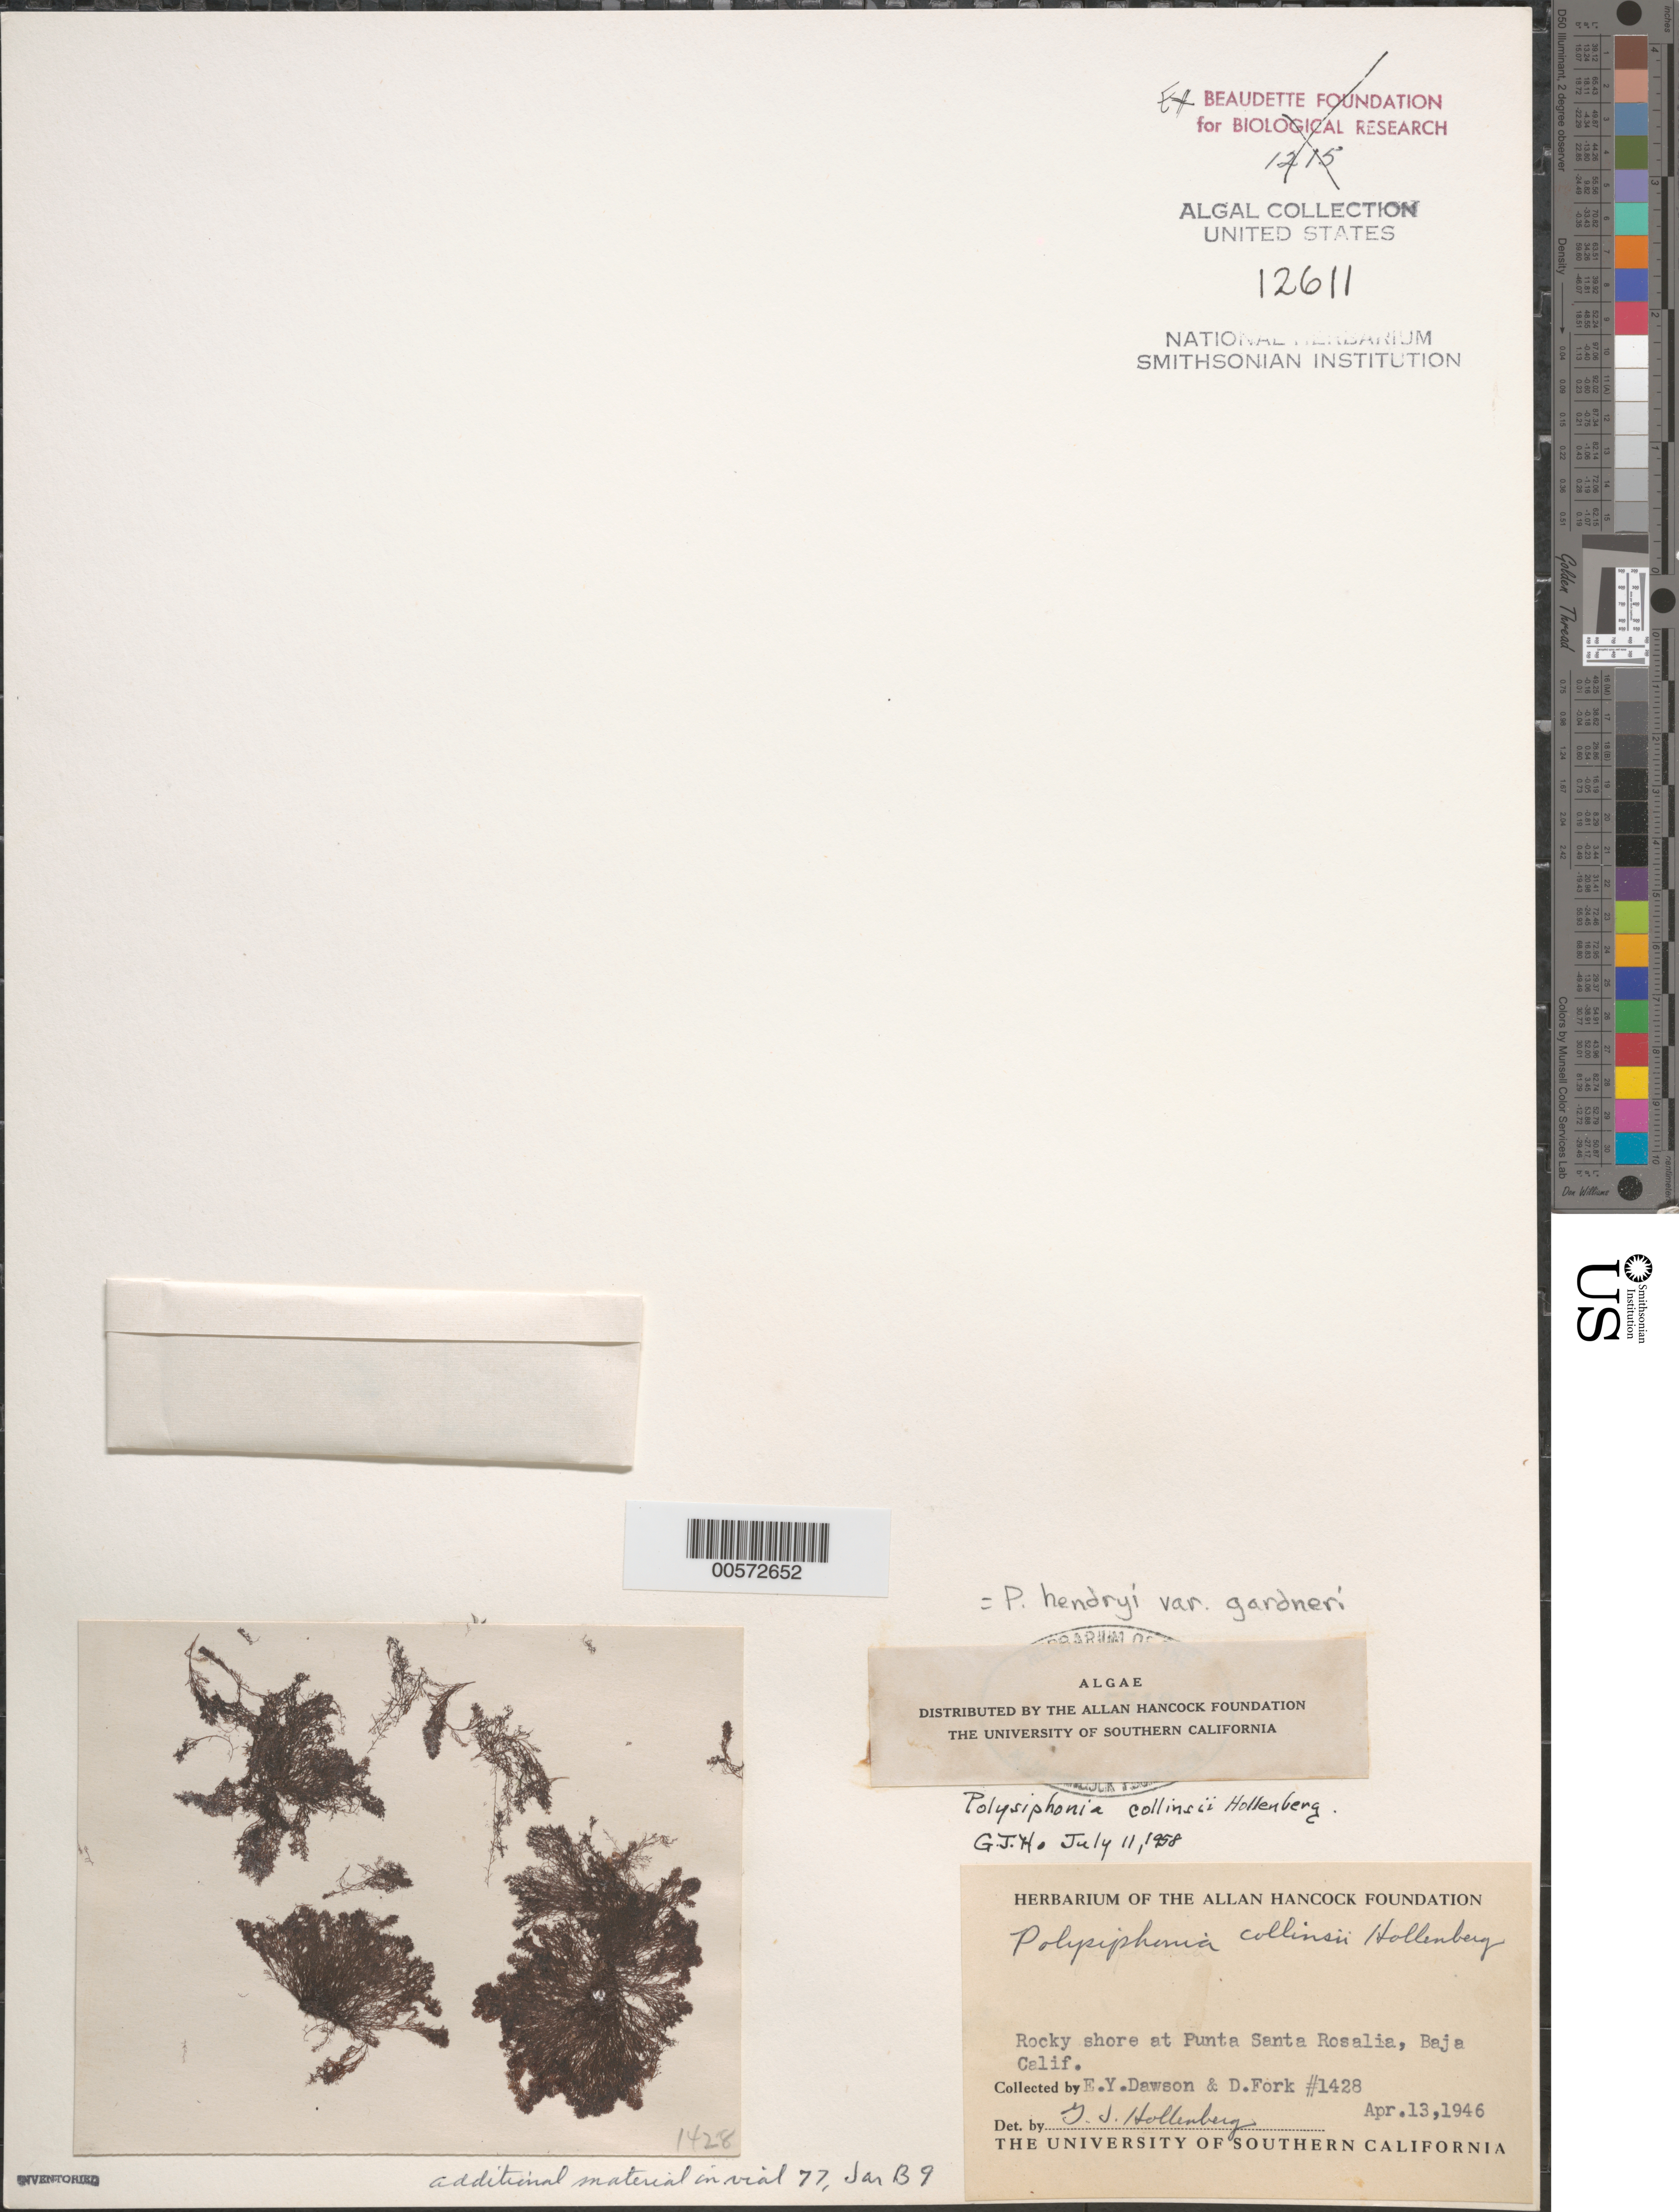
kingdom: Plantae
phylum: Rhodophyta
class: Florideophyceae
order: Ceramiales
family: Rhodomelaceae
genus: Polysiphonia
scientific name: Polysiphonia hendryi var. gardneri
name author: (Kylin) Hollenb.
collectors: E. Y. Dawson & D. Fork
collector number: EYD 1428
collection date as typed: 13 Apr 1946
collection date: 1946-04-13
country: Mexico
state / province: Baja California Sur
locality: Punta Santa Rosalia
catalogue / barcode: US 12611